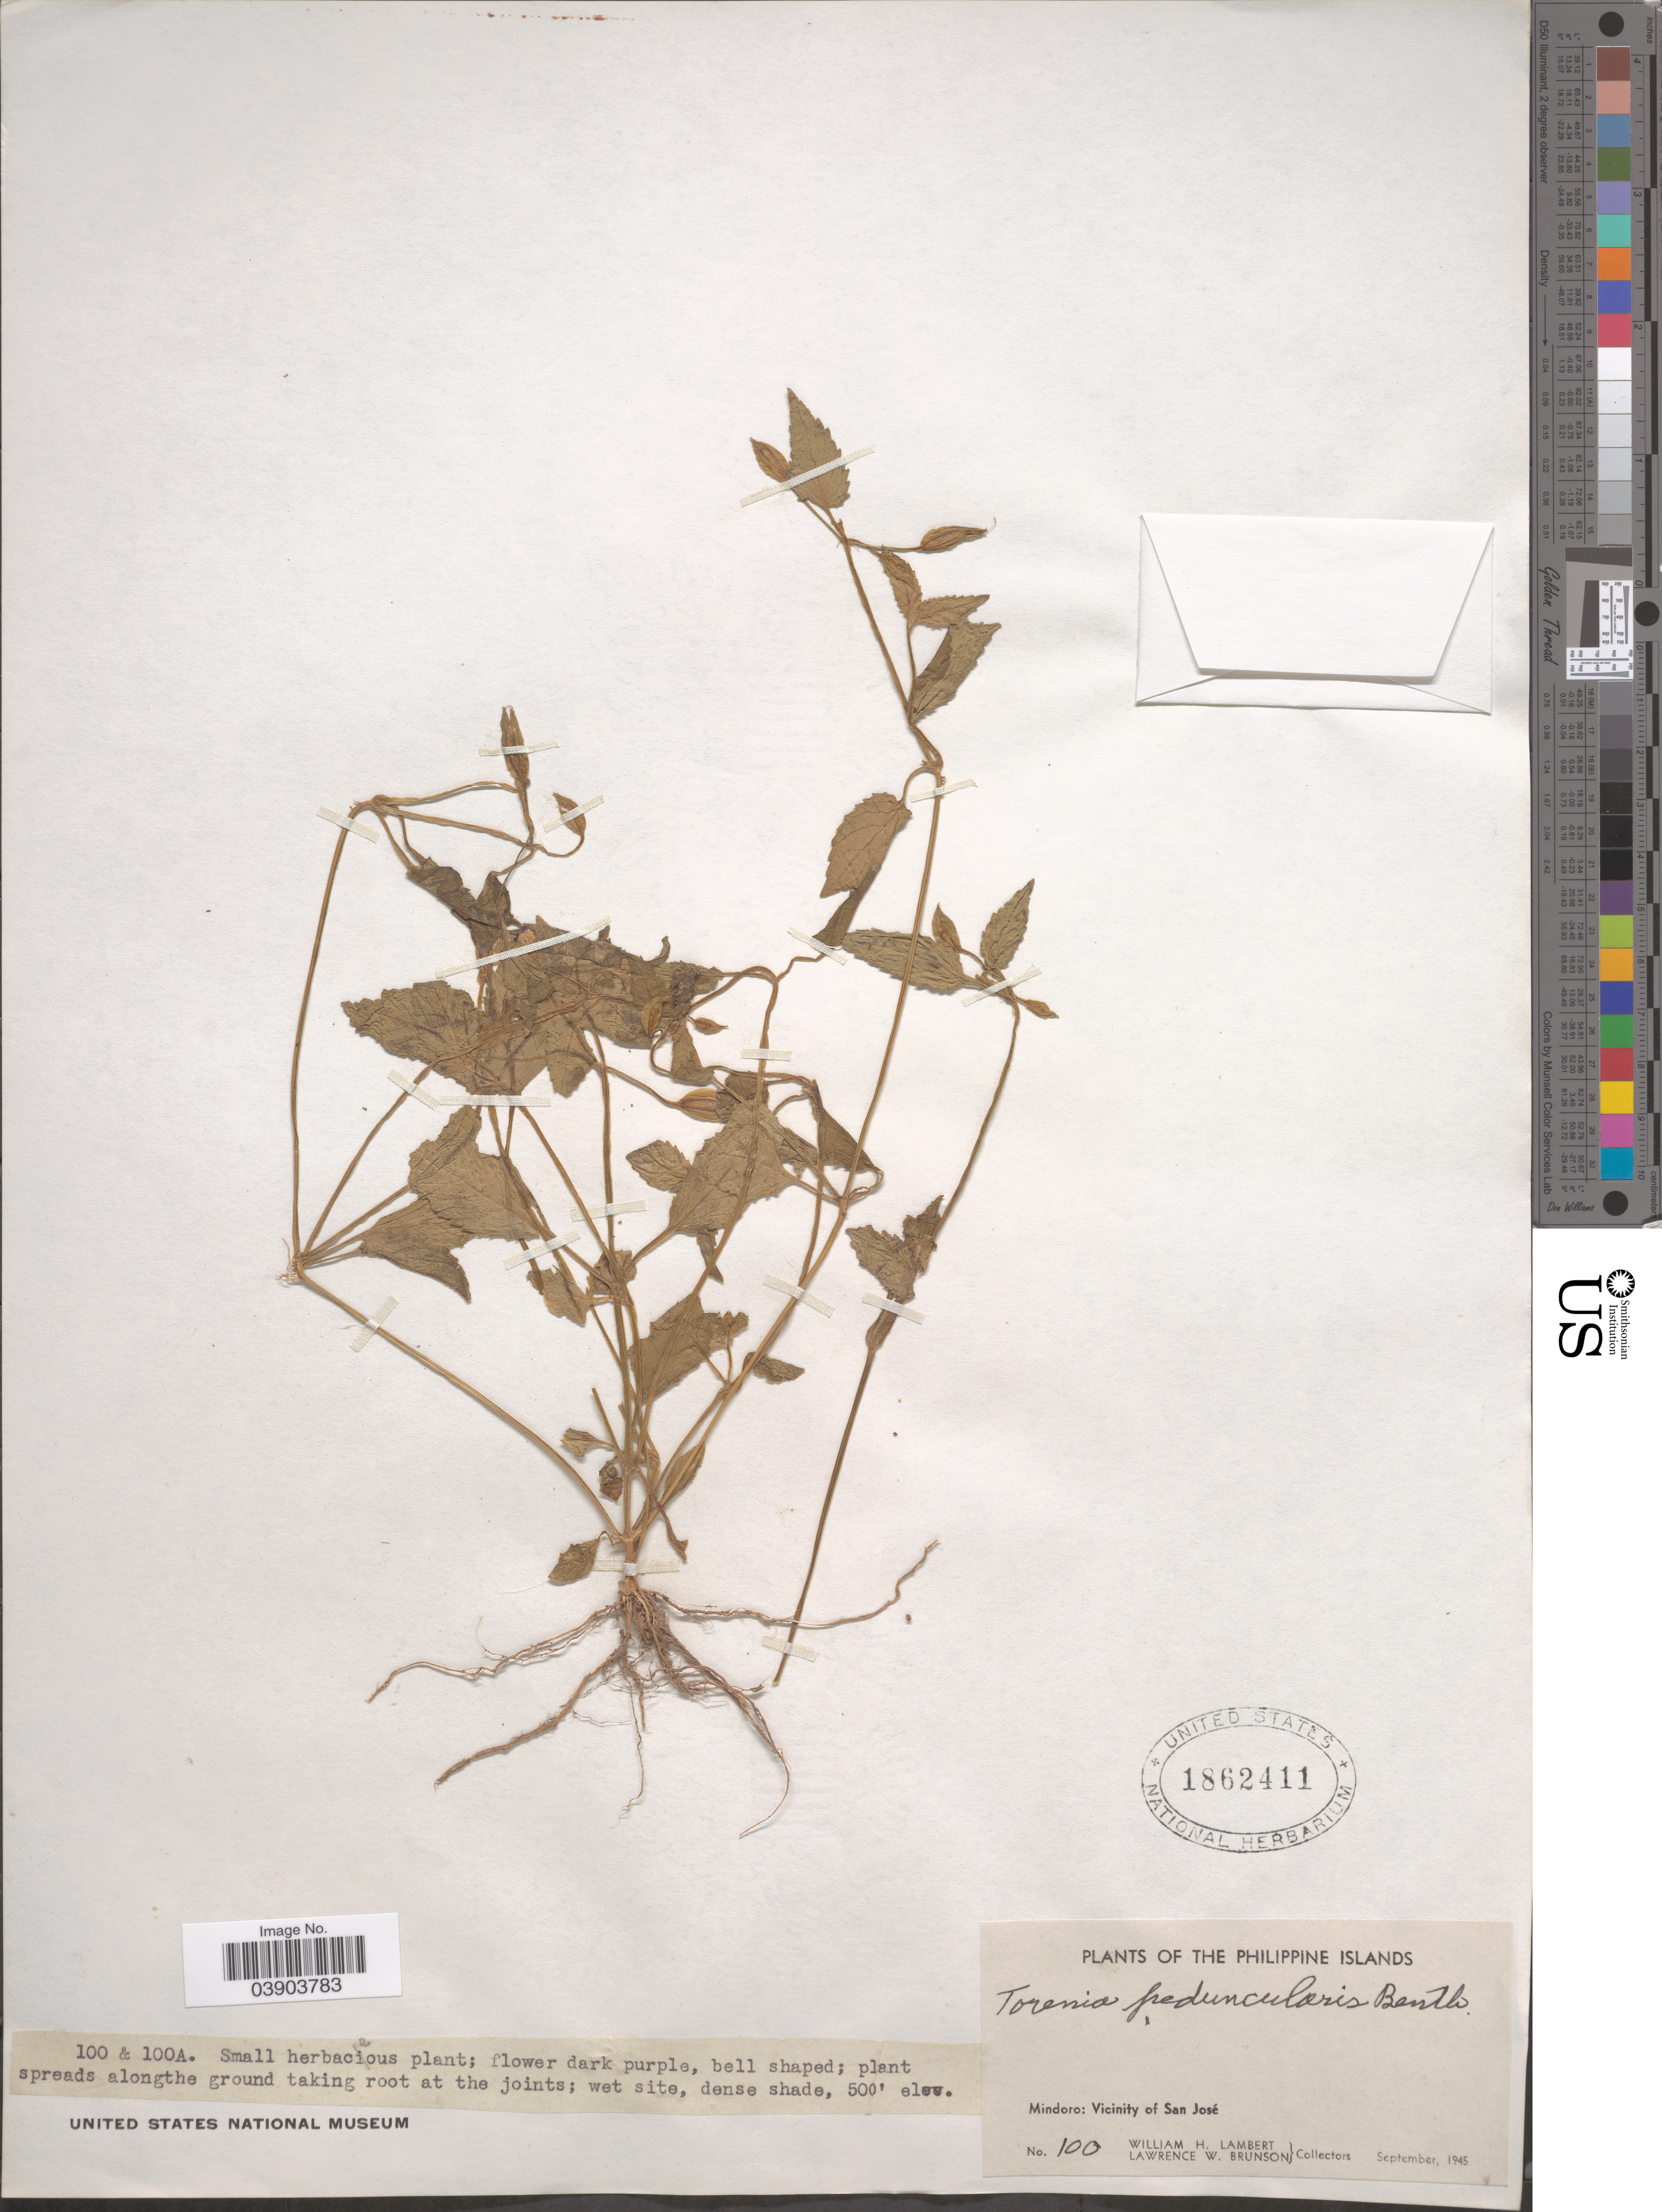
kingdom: Plantae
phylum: Tracheophyta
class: Magnoliopsida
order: Lamiales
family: Linderniaceae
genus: Torenia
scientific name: Torenia peduncularis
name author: Benth.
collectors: W. Lambert & L. Brunson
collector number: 100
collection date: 1945-09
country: Philippines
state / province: Mimaropa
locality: Philippine Islands. Mindoro: Vicinity of San José.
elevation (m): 152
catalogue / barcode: US 1862411